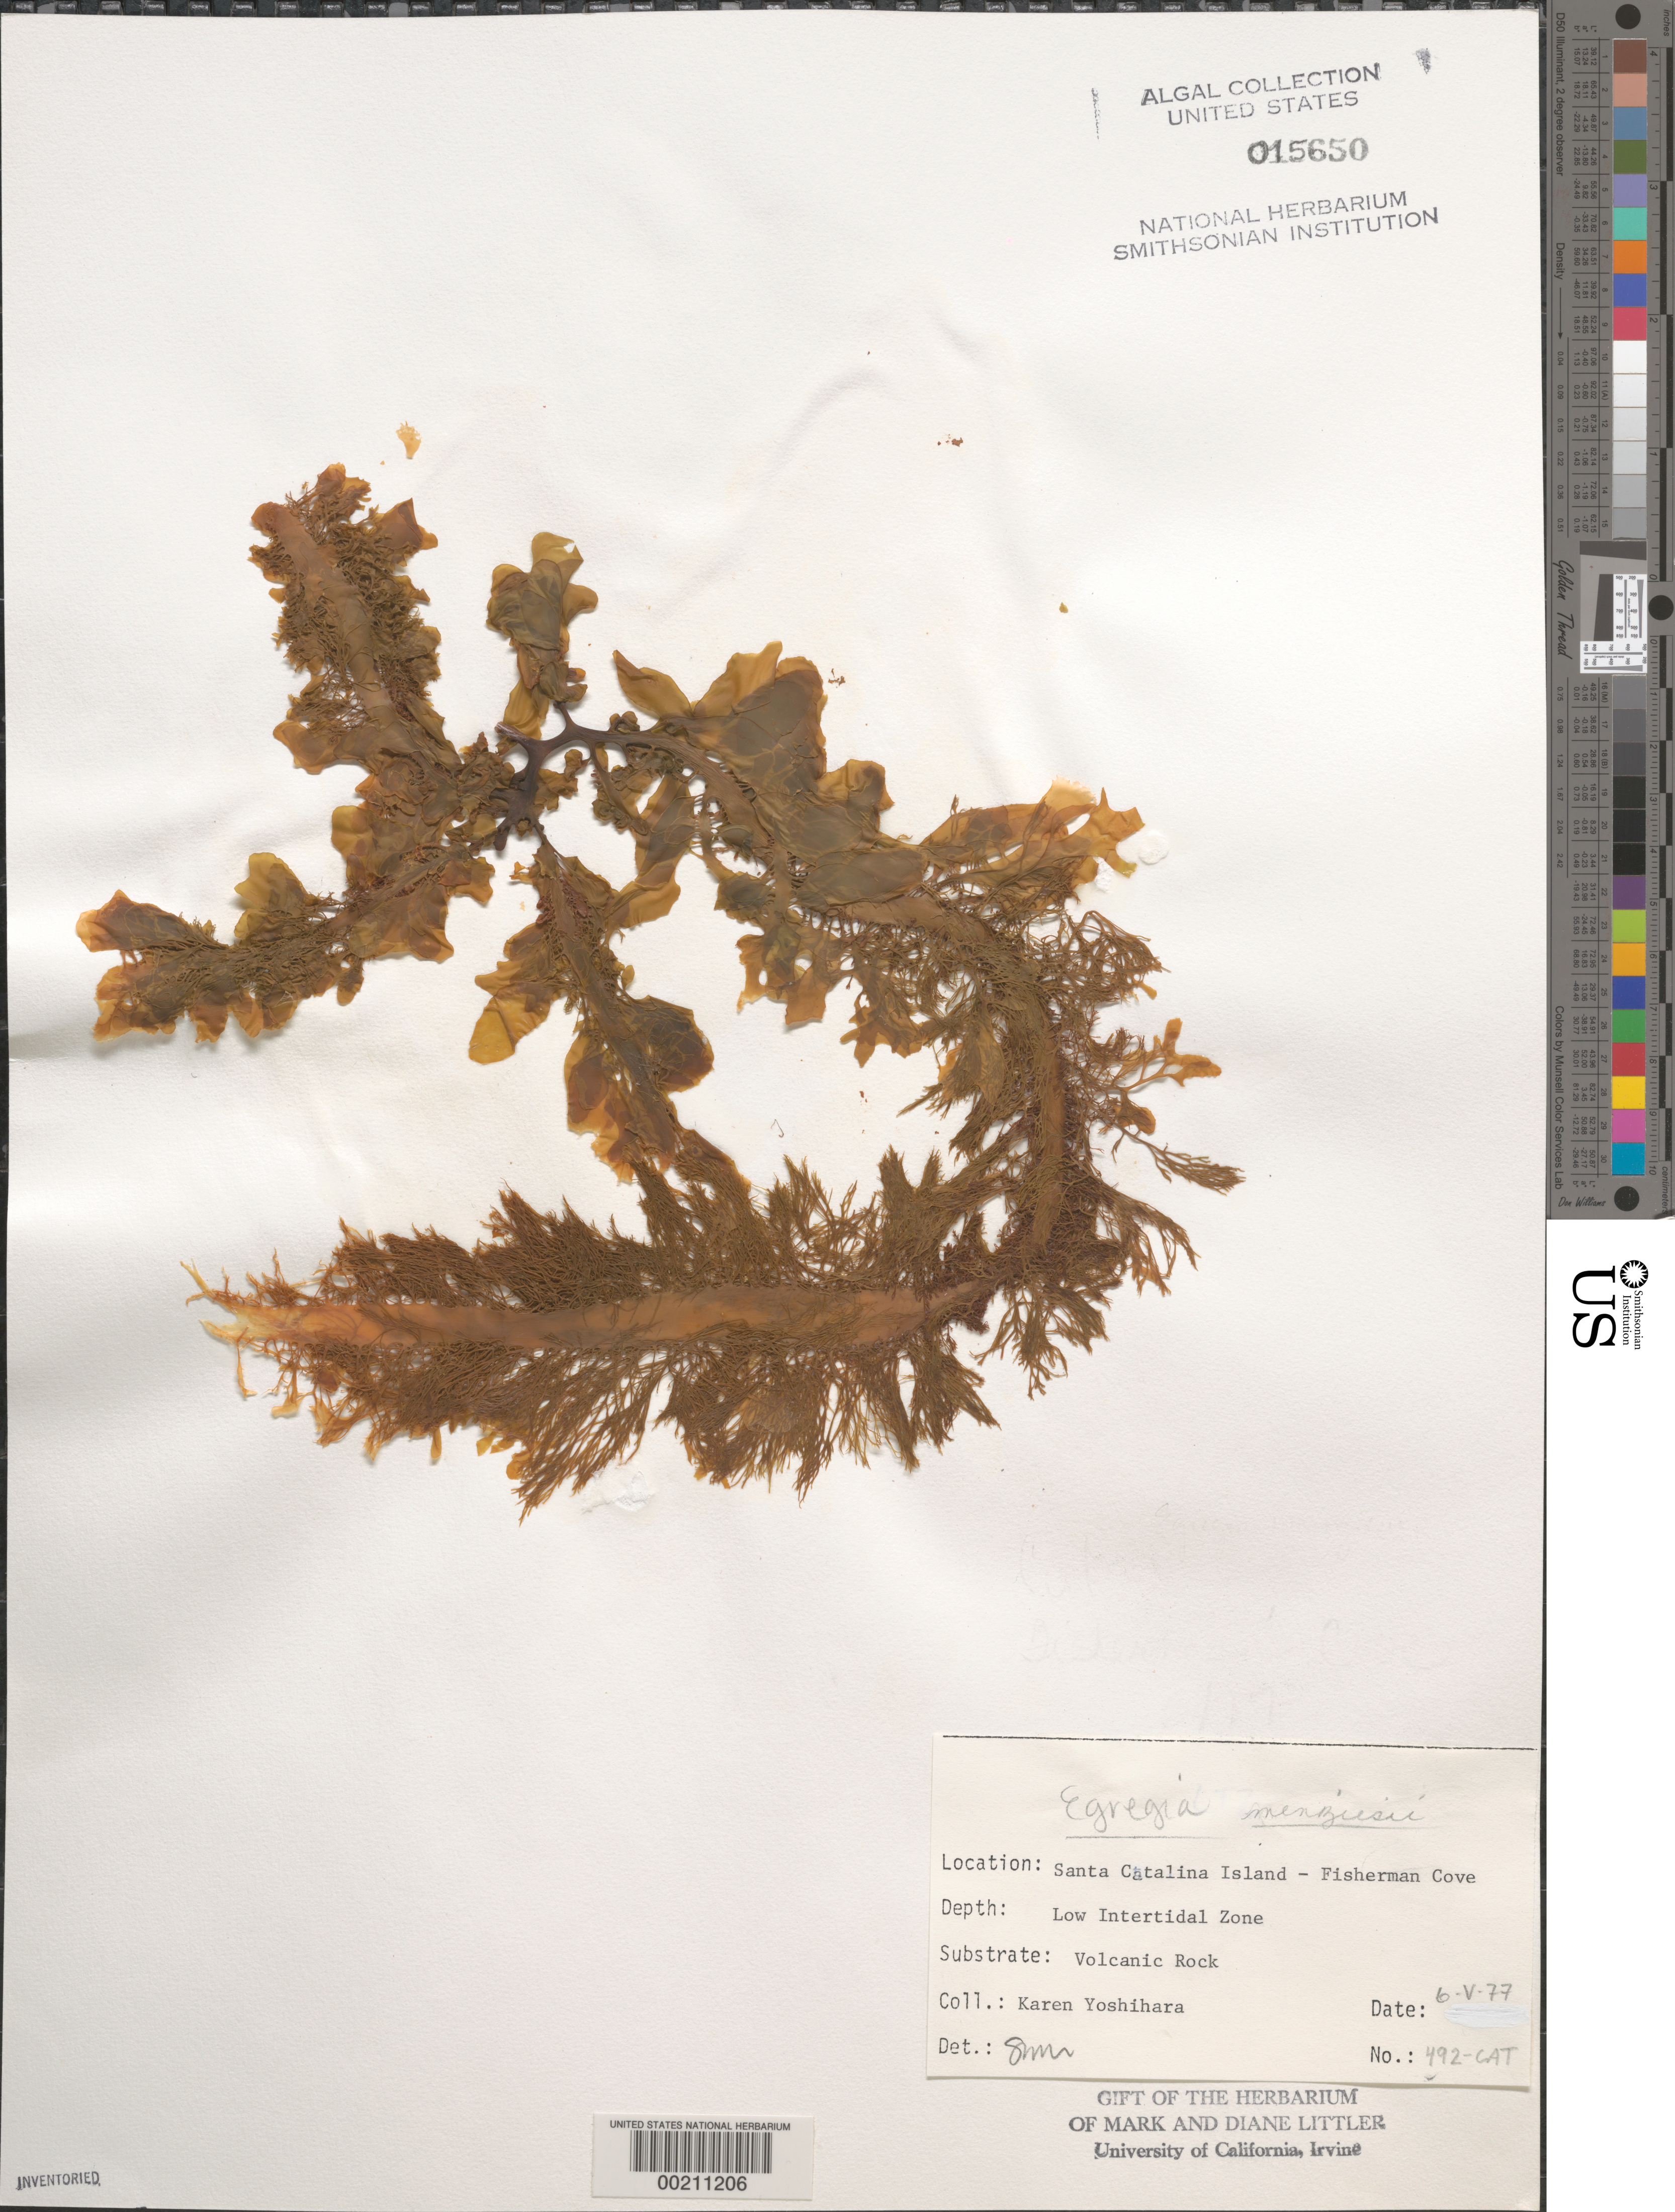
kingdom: Chromista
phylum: Ochrophyta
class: Phaeophyceae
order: Laminariales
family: Lessoniaceae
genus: Egregia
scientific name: Egregia menziesii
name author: (Turner) Aresch.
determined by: Murray, S. N.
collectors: P. Yoshihara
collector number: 492-cat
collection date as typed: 06 May 1977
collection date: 1977-05-06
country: United States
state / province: California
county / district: Los Angeles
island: Santa Catalina Island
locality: Fishermen Cove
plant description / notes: BLM-SOCALBIGHT Rocky Intertidal Survey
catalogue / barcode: US 15650